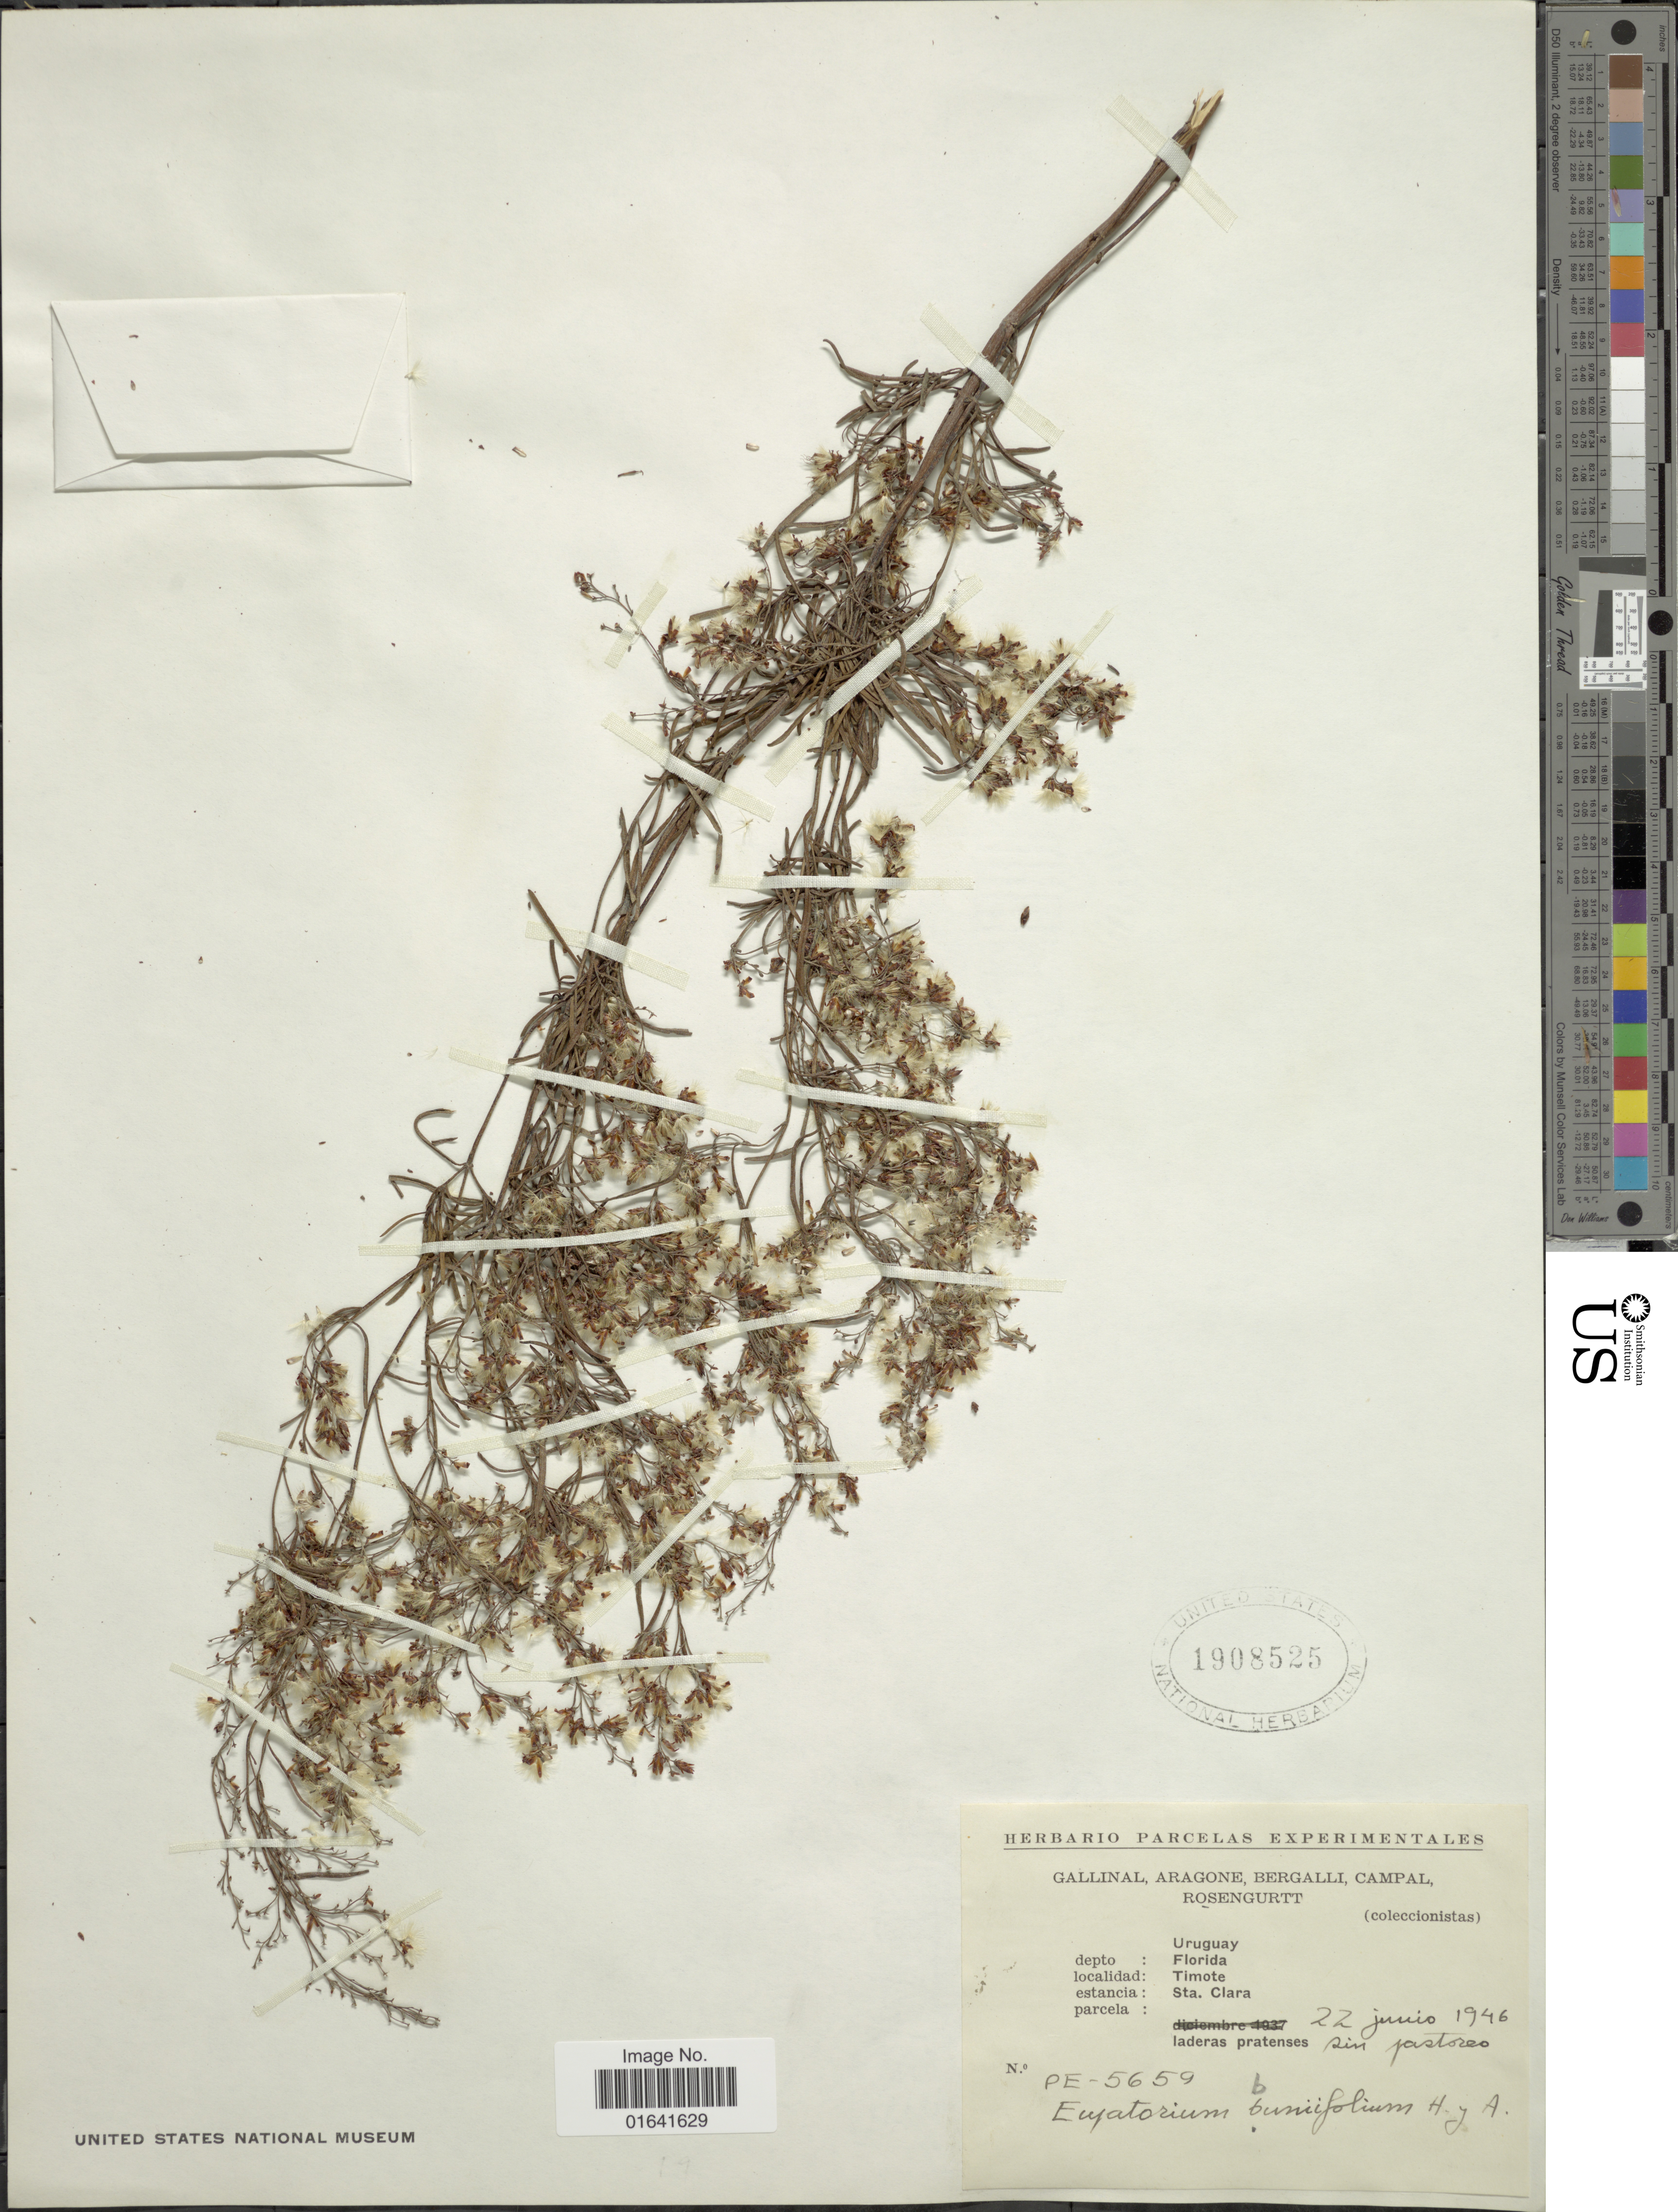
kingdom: Plantae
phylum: Tracheophyta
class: Magnoliopsida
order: Asterales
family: Asteraceae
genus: Acanthostyles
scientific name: Acanthostyles buniifolius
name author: (Hook. & Arn.) R.M. King & H. Rob.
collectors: -. Gallinal, -- Aragone, -- Campal & Rosengurtt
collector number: PE-5659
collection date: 1946-06-22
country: Uruguay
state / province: Florida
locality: Depto: Florida, Timote, Estancia: Sta Clara, Parcela: laderas pratenses sin pastores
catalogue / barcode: US 1908525